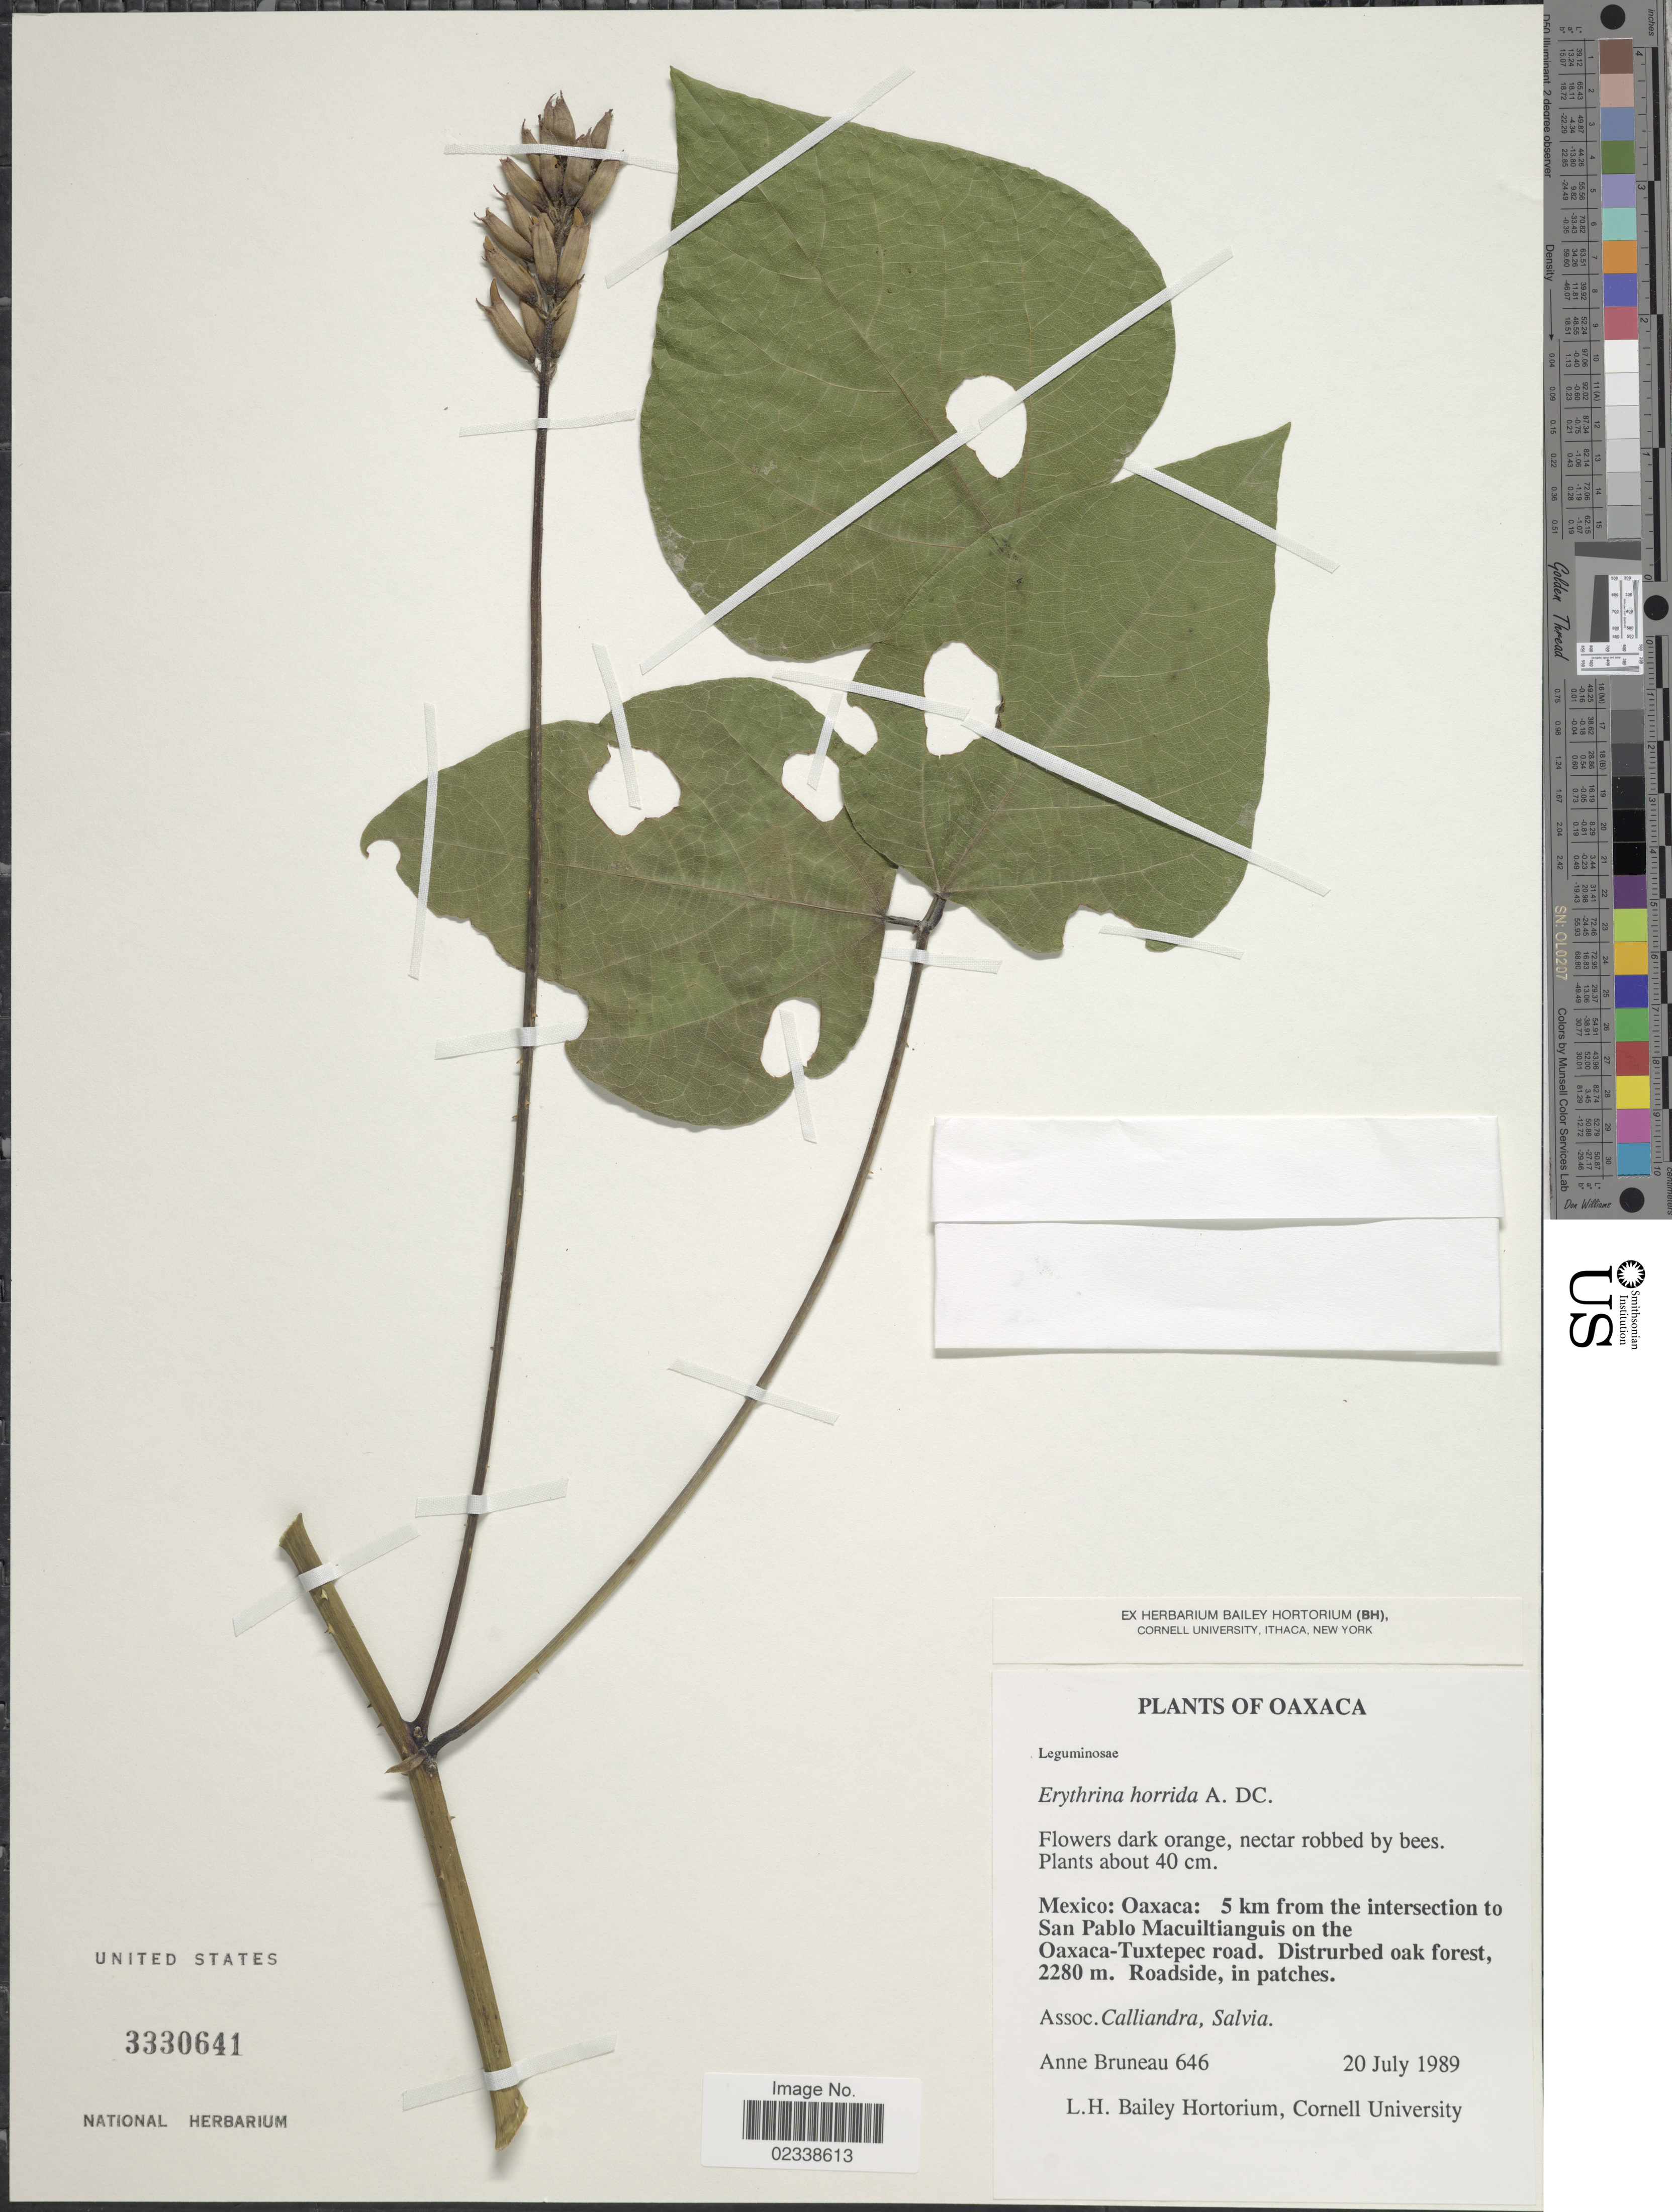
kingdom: Plantae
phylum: Tracheophyta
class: Magnoliopsida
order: Fabales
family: Fabaceae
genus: Erythrina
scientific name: Erythrina horrida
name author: DC.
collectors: A. Bruneau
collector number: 646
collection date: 1989-07-20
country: Mexico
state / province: Oaxaca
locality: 5 km from the intersection to San Pablo Macuitianguis on the Oaxaca-Tuxtepec road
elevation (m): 2280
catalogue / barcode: US 3330641